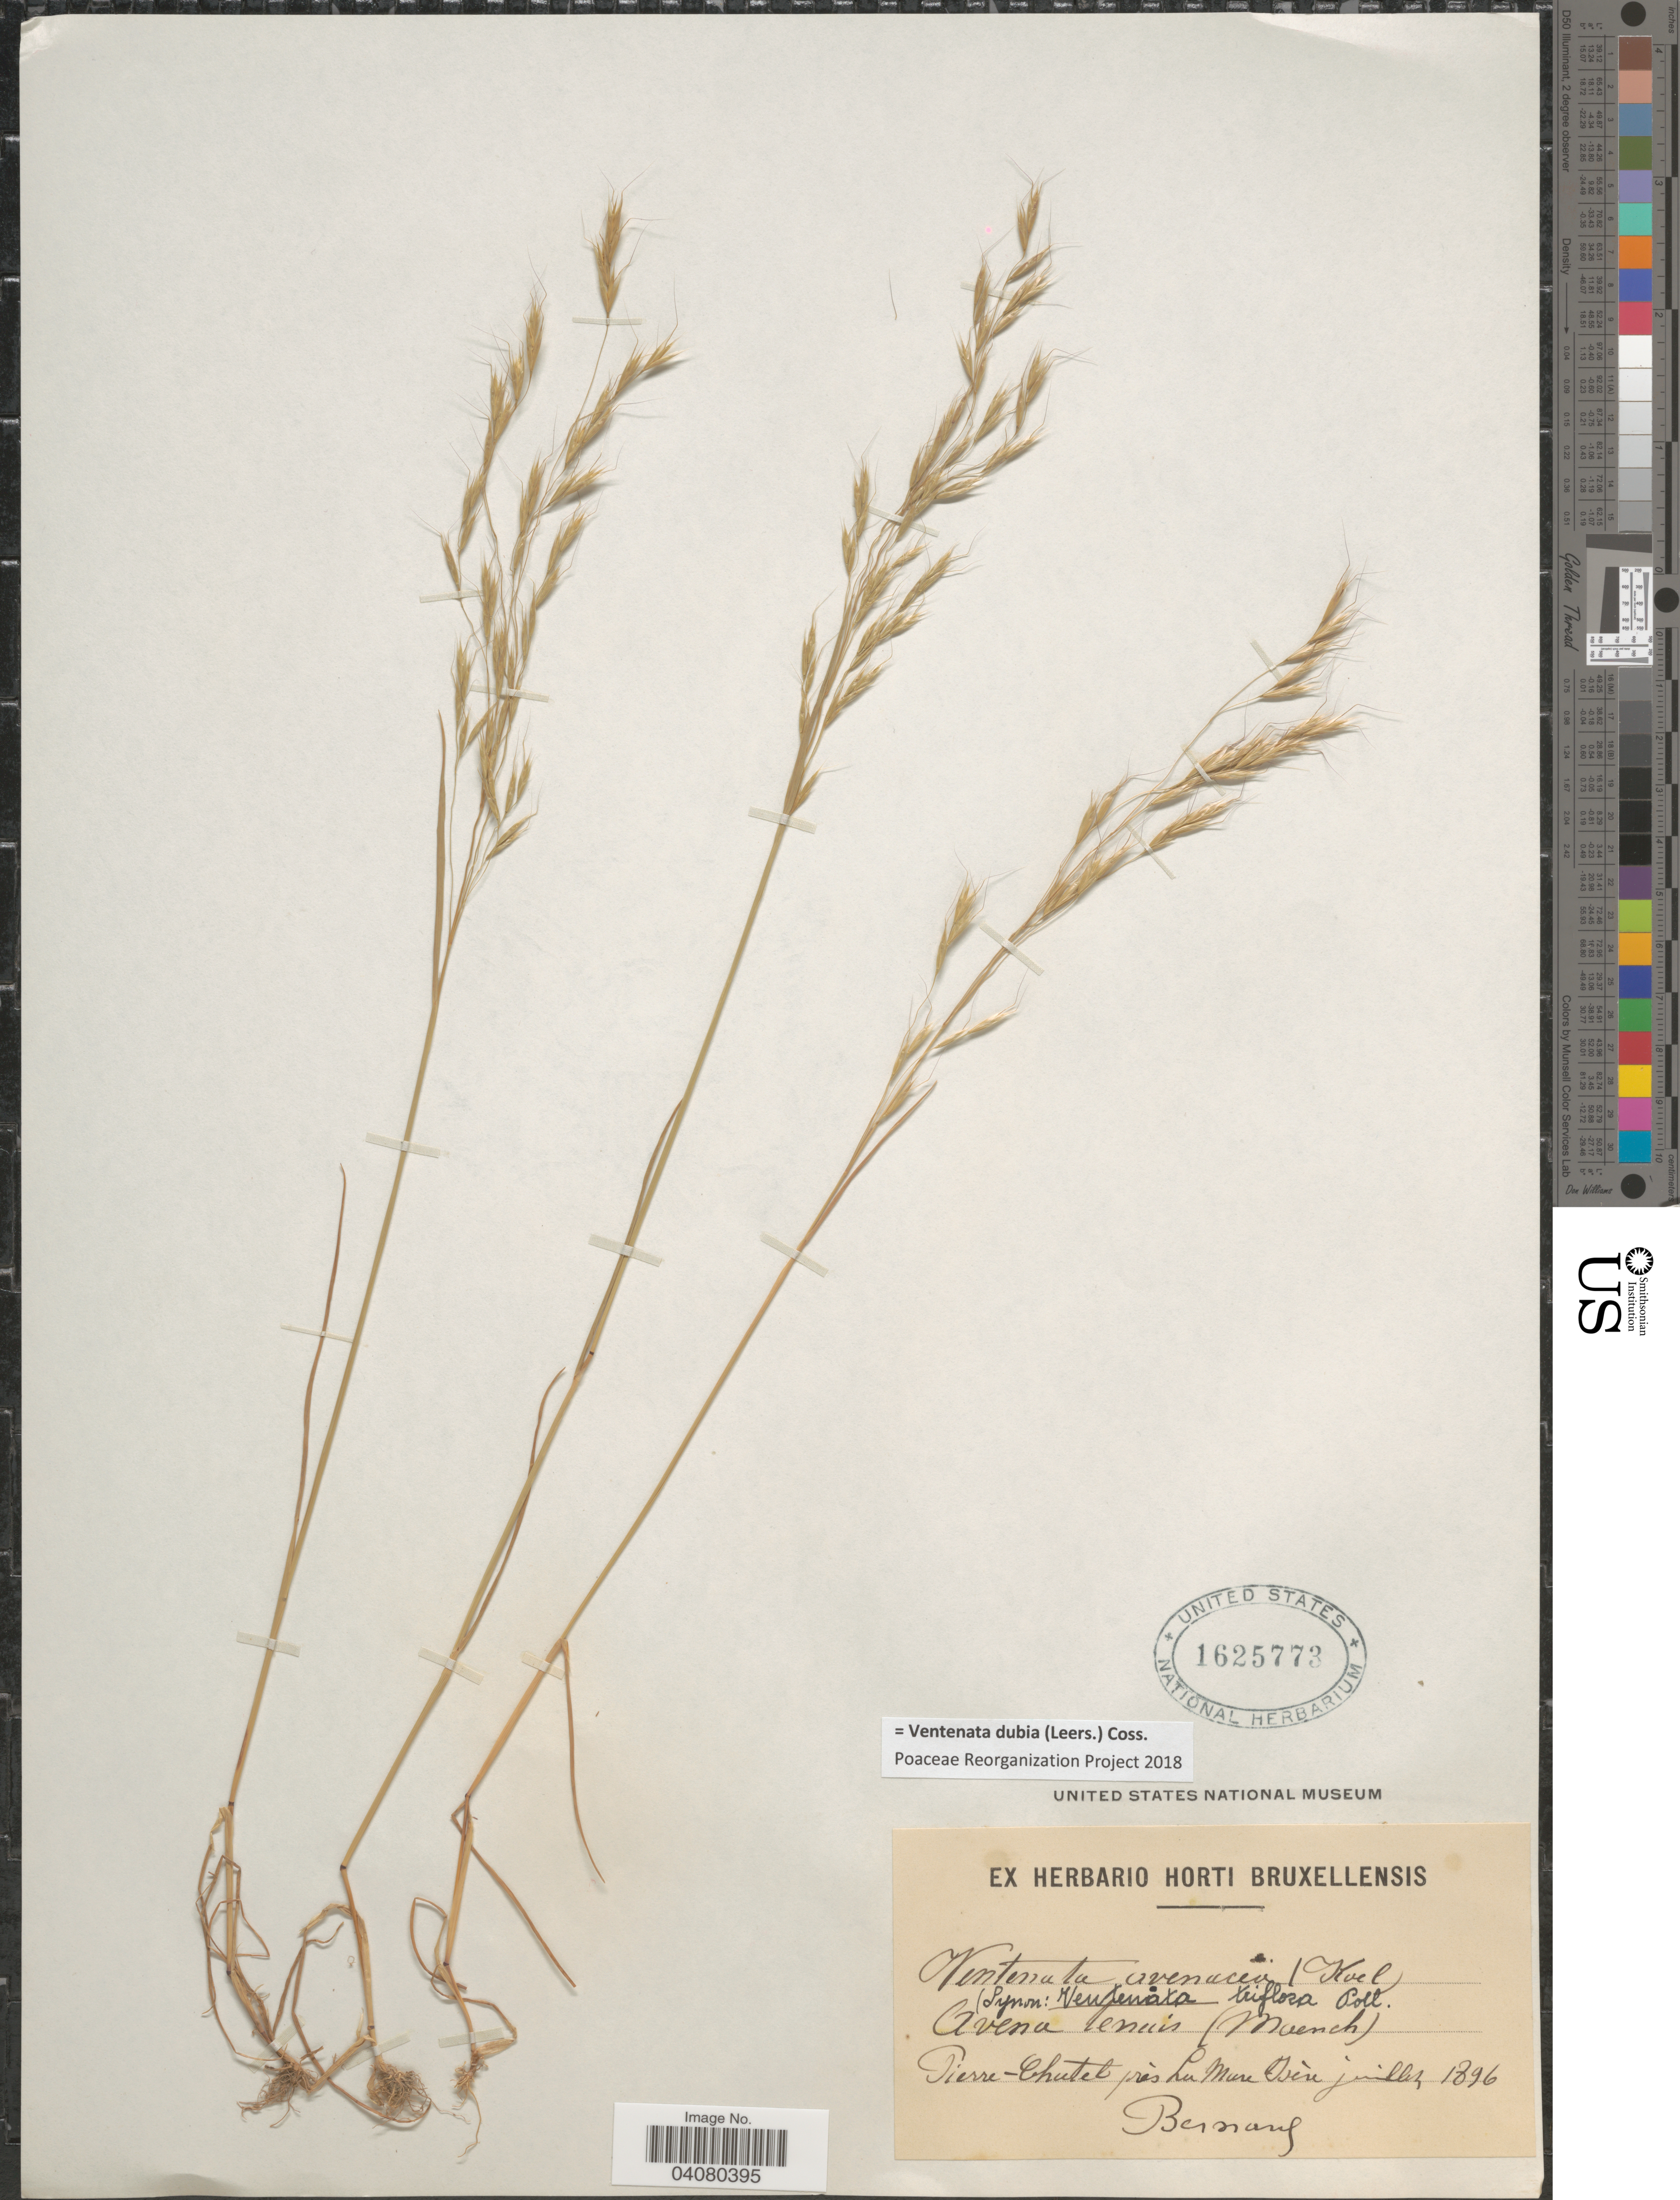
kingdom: Plantae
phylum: Tracheophyta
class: Liliopsida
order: Poales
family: Poaceae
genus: Ventenata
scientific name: Ventenata dubia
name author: (Leers) Coss.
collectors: -. Bernard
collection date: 1896-07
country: France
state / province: Auvergne-Rhône-Alpes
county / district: Isère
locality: Pierre-Châtel près La Mure Isère.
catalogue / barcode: US 1625773